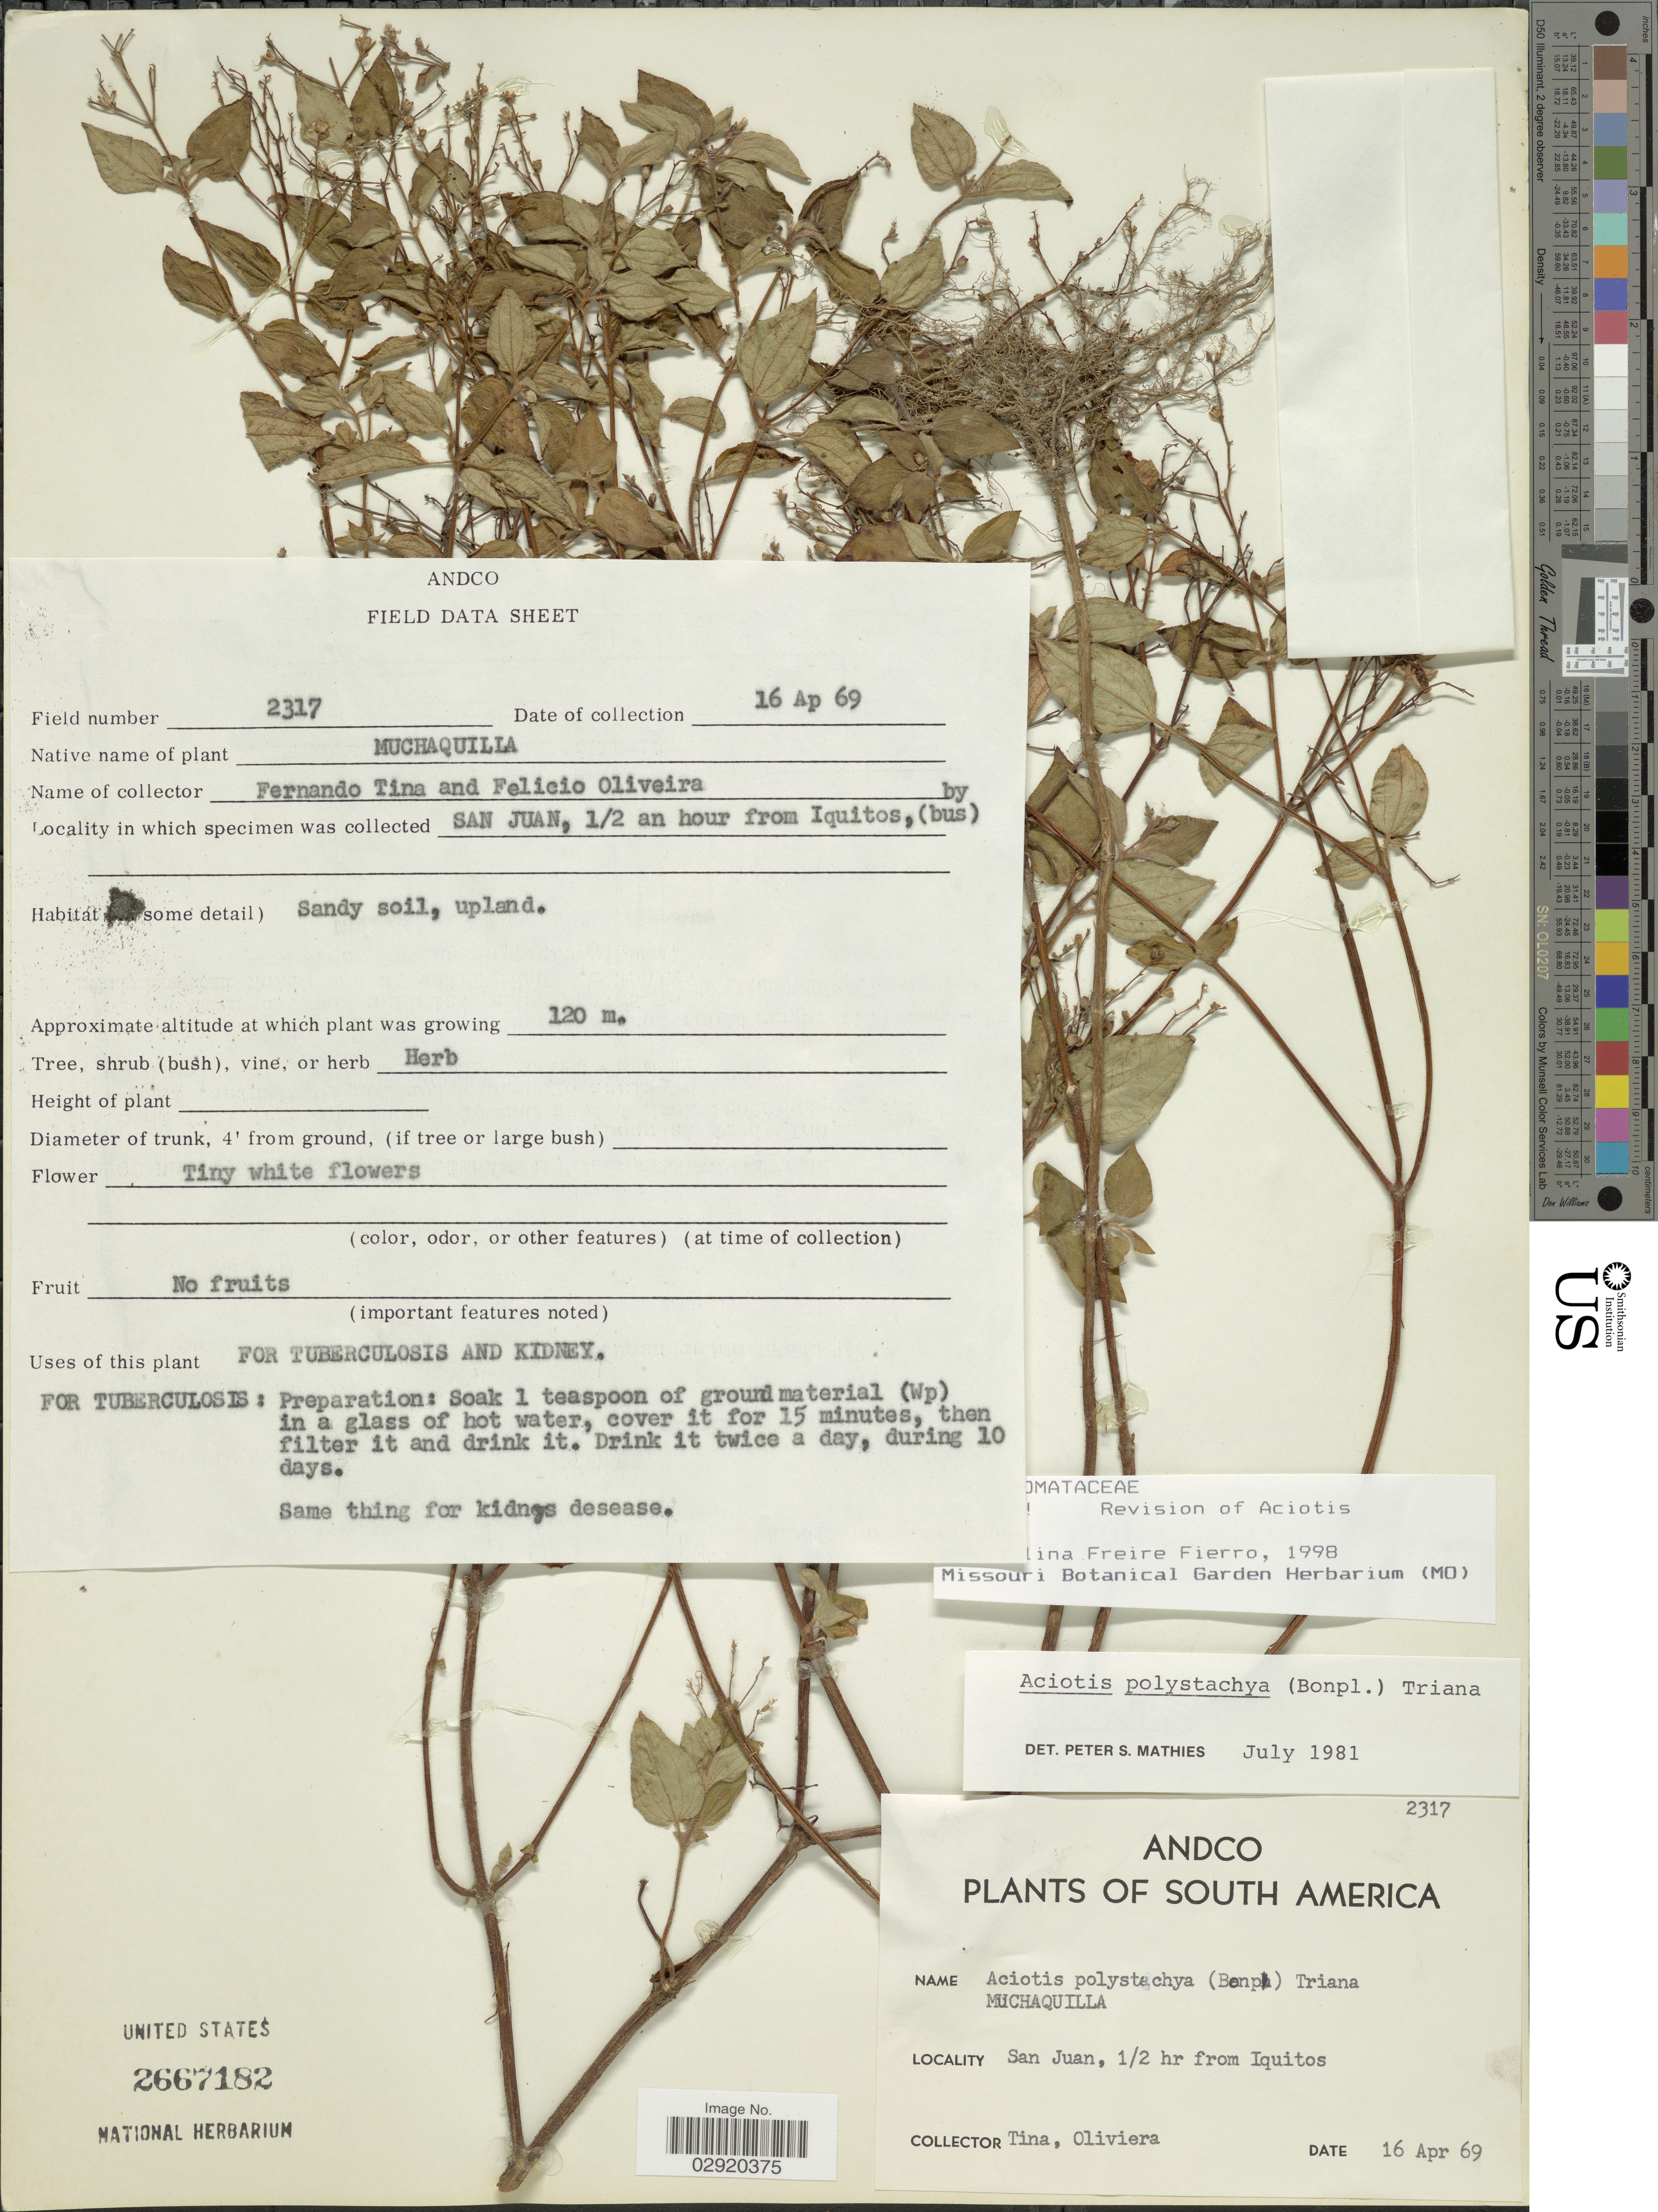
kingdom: Plantae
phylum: Tracheophyta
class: Magnoliopsida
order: Myrtales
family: Melastomataceae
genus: Aciotis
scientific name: Aciotis polystachya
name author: (Bonpl.) Triana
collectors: -. Tina & Oliviera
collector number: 2317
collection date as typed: Transcribed d/m/y: 16/4/69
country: Peru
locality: San Juan, 1/2 an hour from Iquitos.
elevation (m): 120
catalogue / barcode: US 2667182